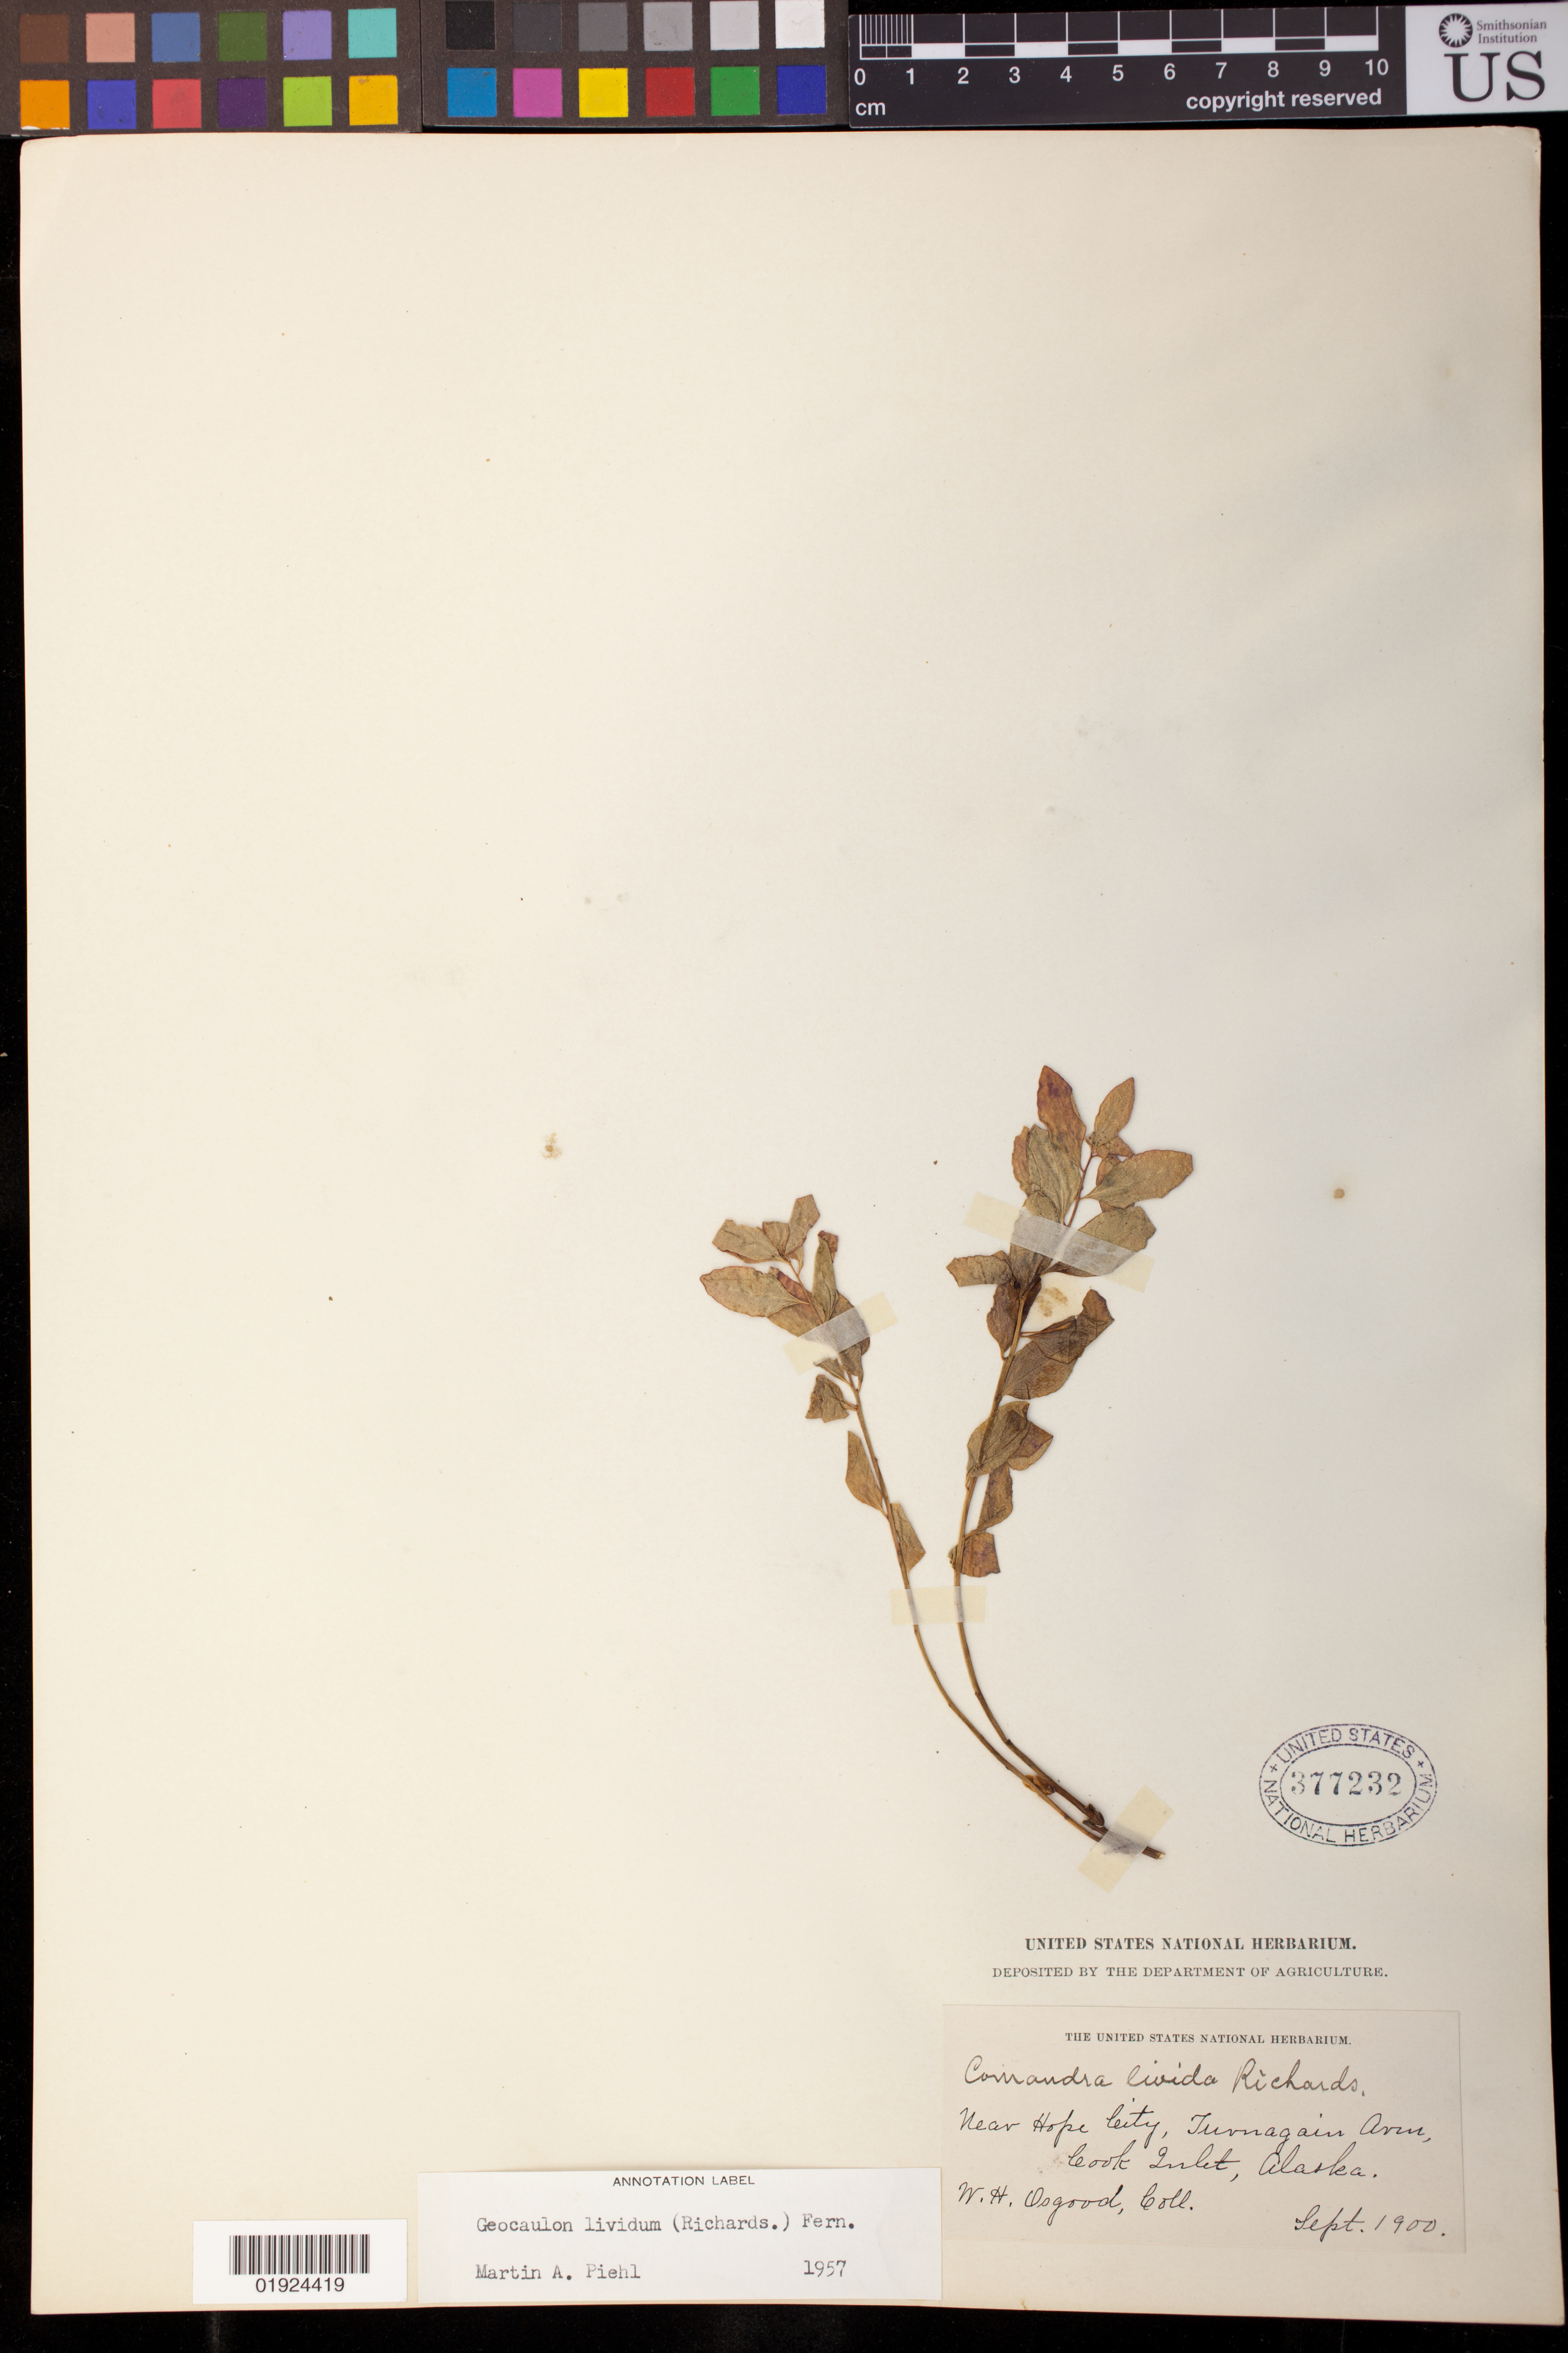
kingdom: Plantae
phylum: Tracheophyta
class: Magnoliopsida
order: Santalales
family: Comandraceae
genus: Geocaulon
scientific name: Geocaulon lividum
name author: (Richardson) Fernald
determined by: Piehl, M. A.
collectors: W. Osgood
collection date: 1900-09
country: United States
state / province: Alaska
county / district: Kenai Peninsula Borough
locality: Near Hope City, Turnagain Arm, Cook Inlet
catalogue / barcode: US 377232